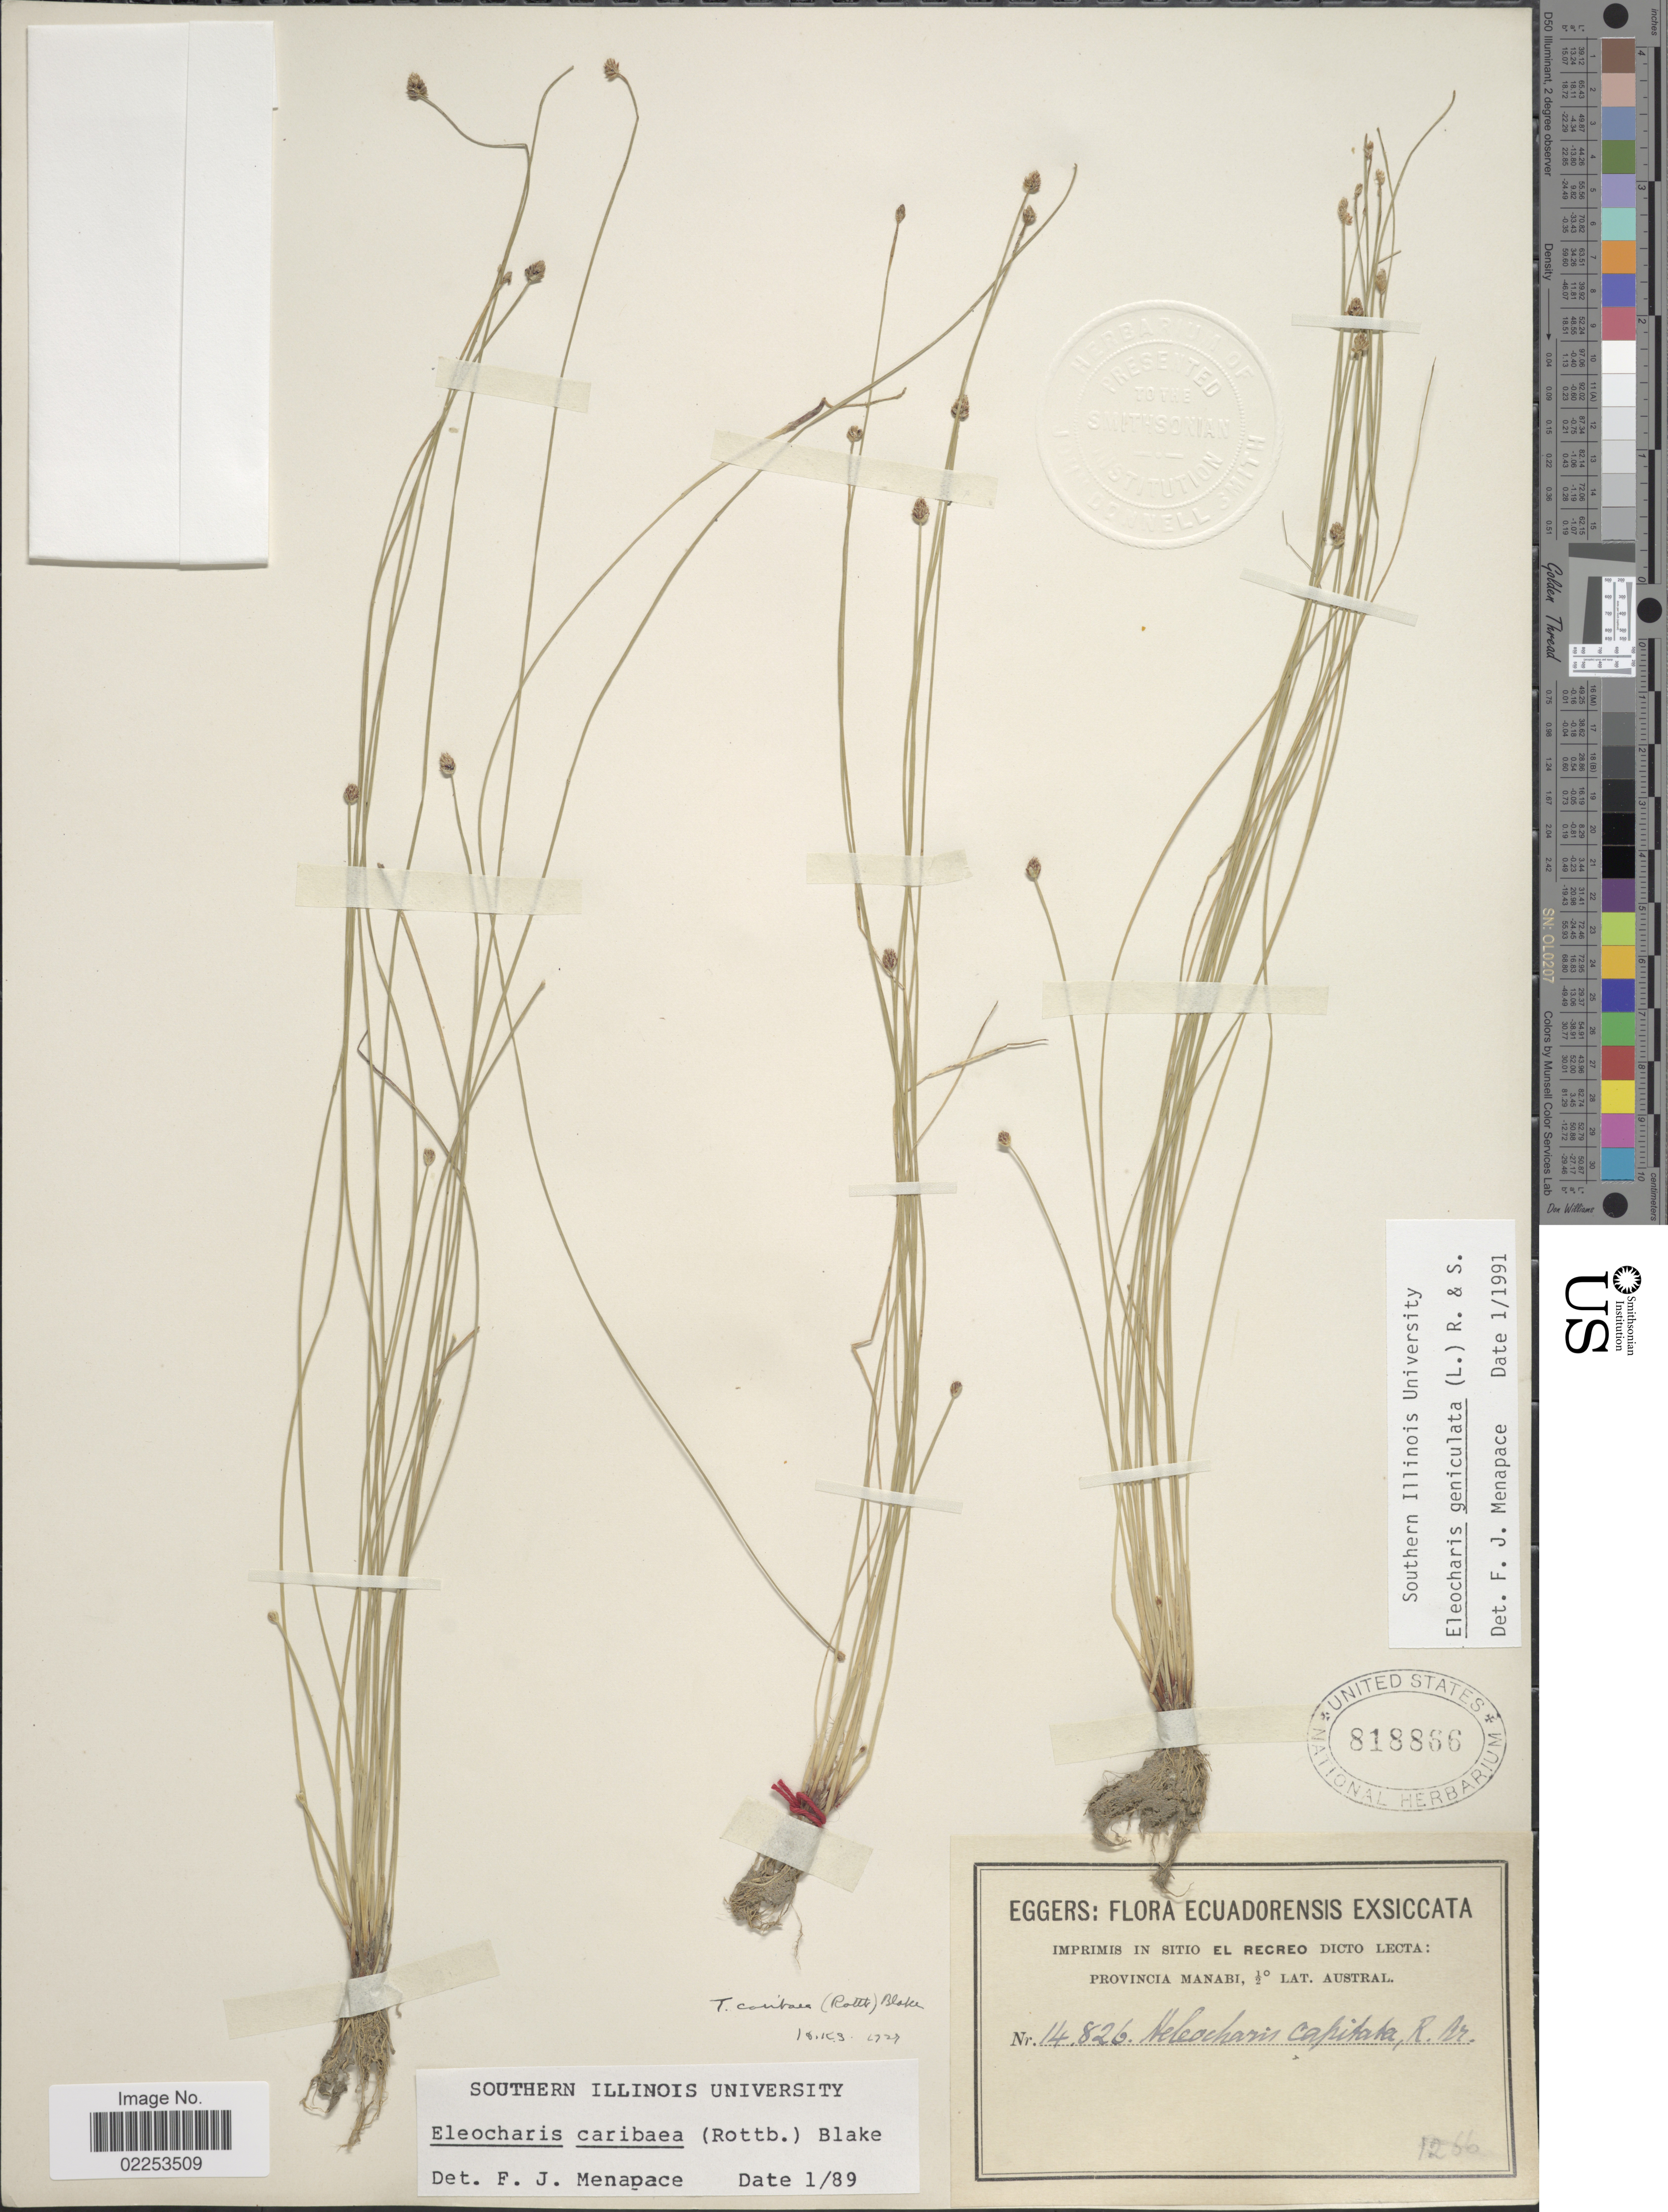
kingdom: Plantae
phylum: Tracheophyta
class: Liliopsida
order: Poales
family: Cyperaceae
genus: Eleocharis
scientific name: Eleocharis geniculata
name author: (L.) Roem. & Schult.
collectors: -. Eggers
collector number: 14826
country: Ecuador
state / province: Manabí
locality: Imprimis in sitio El Recreo Dicto Lecta, Provincia Manabi.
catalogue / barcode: US 818866